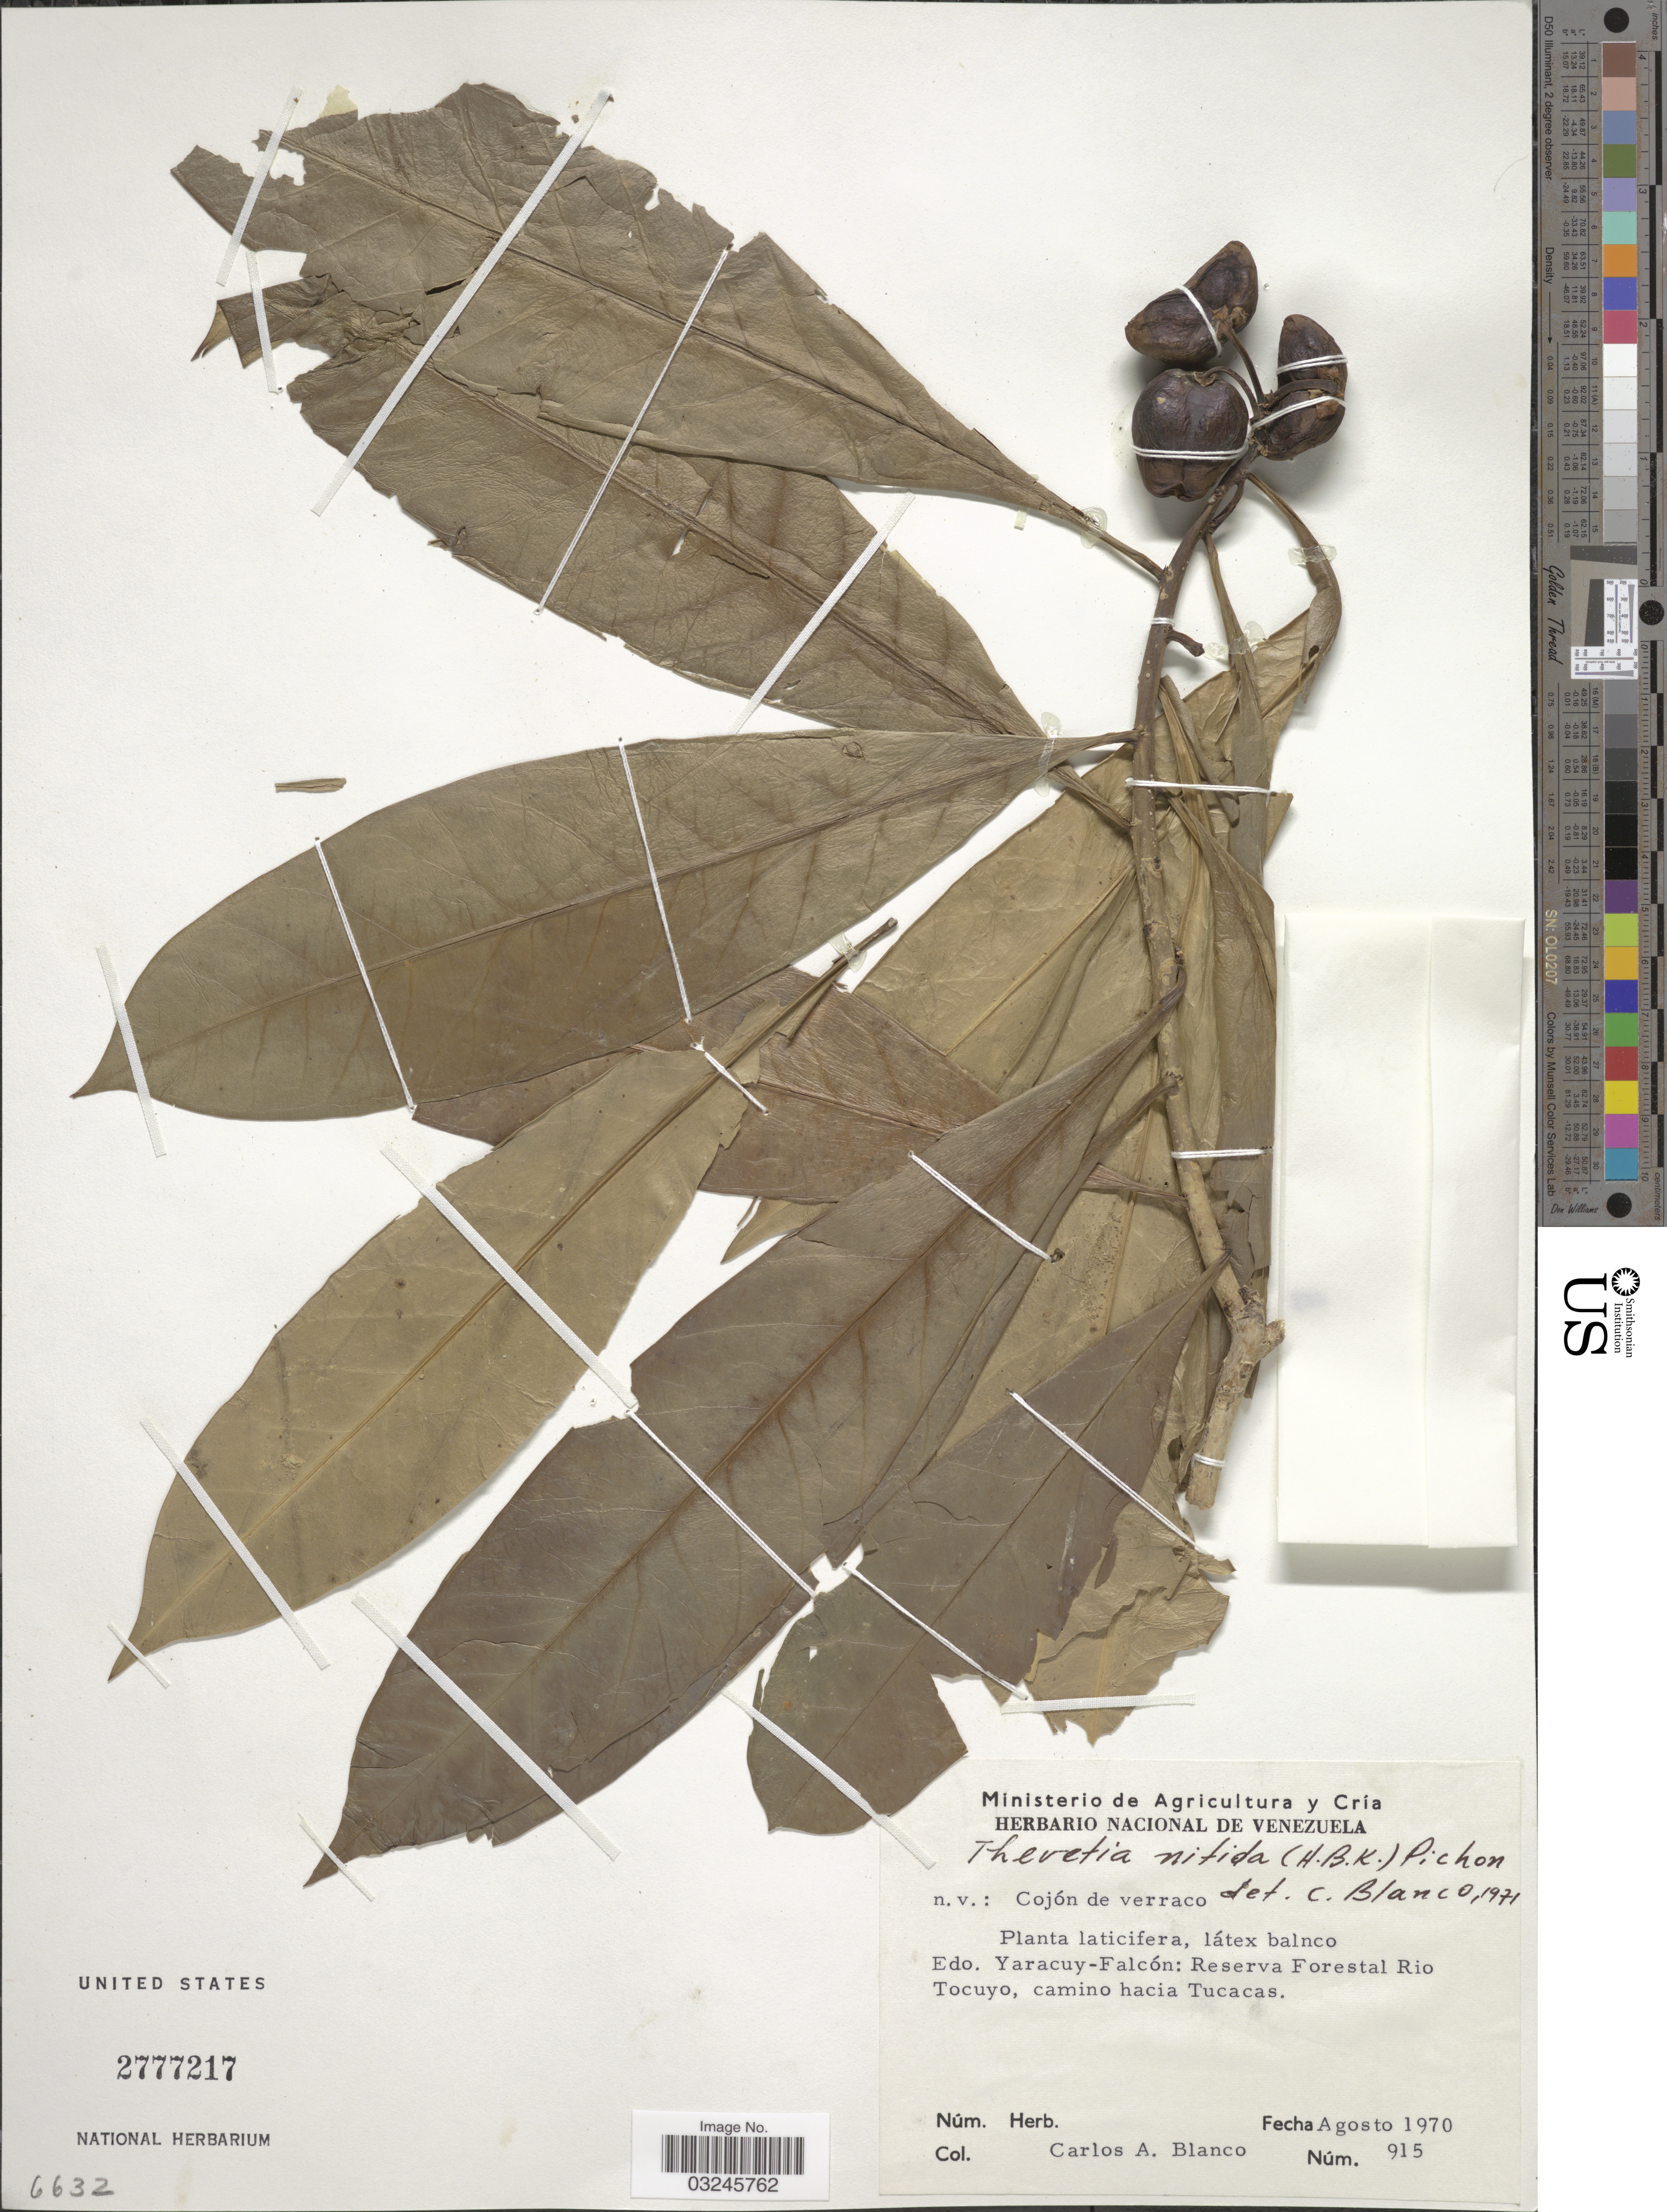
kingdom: Plantae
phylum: Tracheophyta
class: Magnoliopsida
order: Gentianales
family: Apocynaceae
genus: Thevetia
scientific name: Thevetia nitida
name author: (Kunth) A. DC.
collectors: C. A. Blanco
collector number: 915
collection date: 1970-08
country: Venezuela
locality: Edo. Yaracuy-Falcón: Reserva Florestal Rio Tocuyo, camino hacia Tucacas.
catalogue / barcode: US 2777217